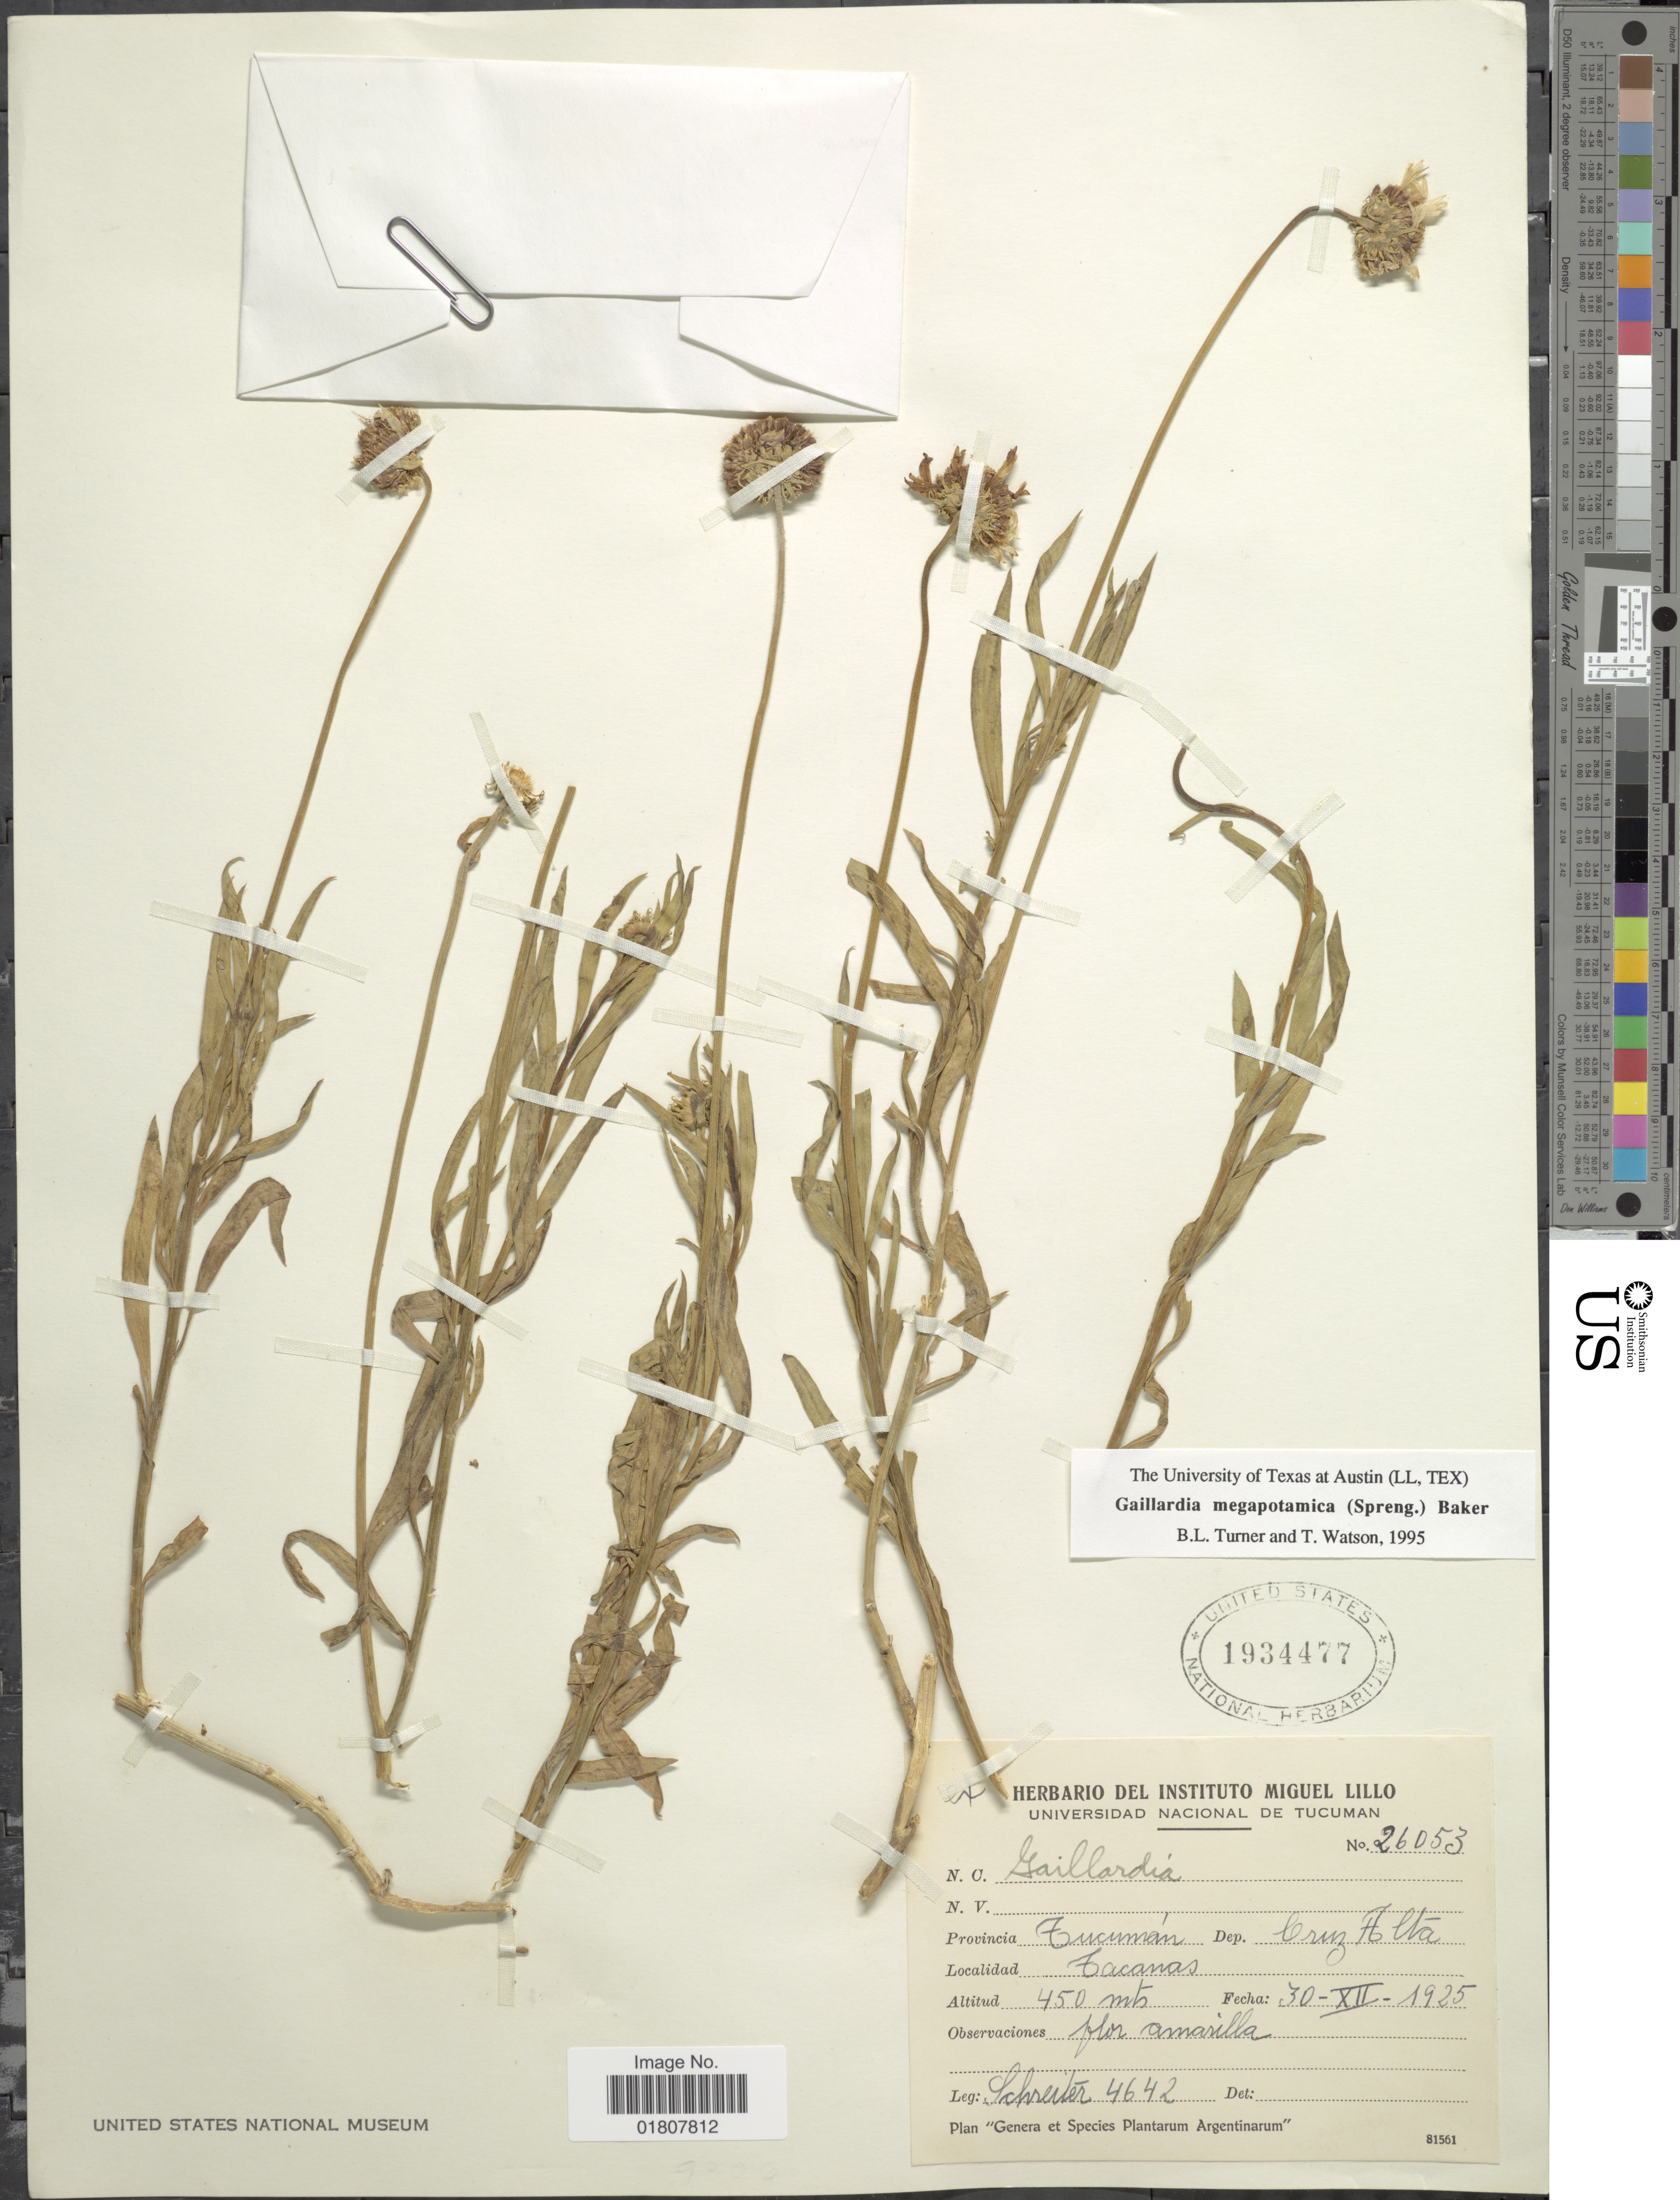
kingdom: Plantae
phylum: Tracheophyta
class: Magnoliopsida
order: Asterales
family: Asteraceae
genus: Gaillardia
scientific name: Gaillardia megapotamica var. radiata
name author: Baker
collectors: -. Schreiter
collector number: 4642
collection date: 1925-12-30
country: Argentina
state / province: Tucuman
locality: Dep. Cruz Alta, Tacanas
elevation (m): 450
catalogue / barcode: US 1934477